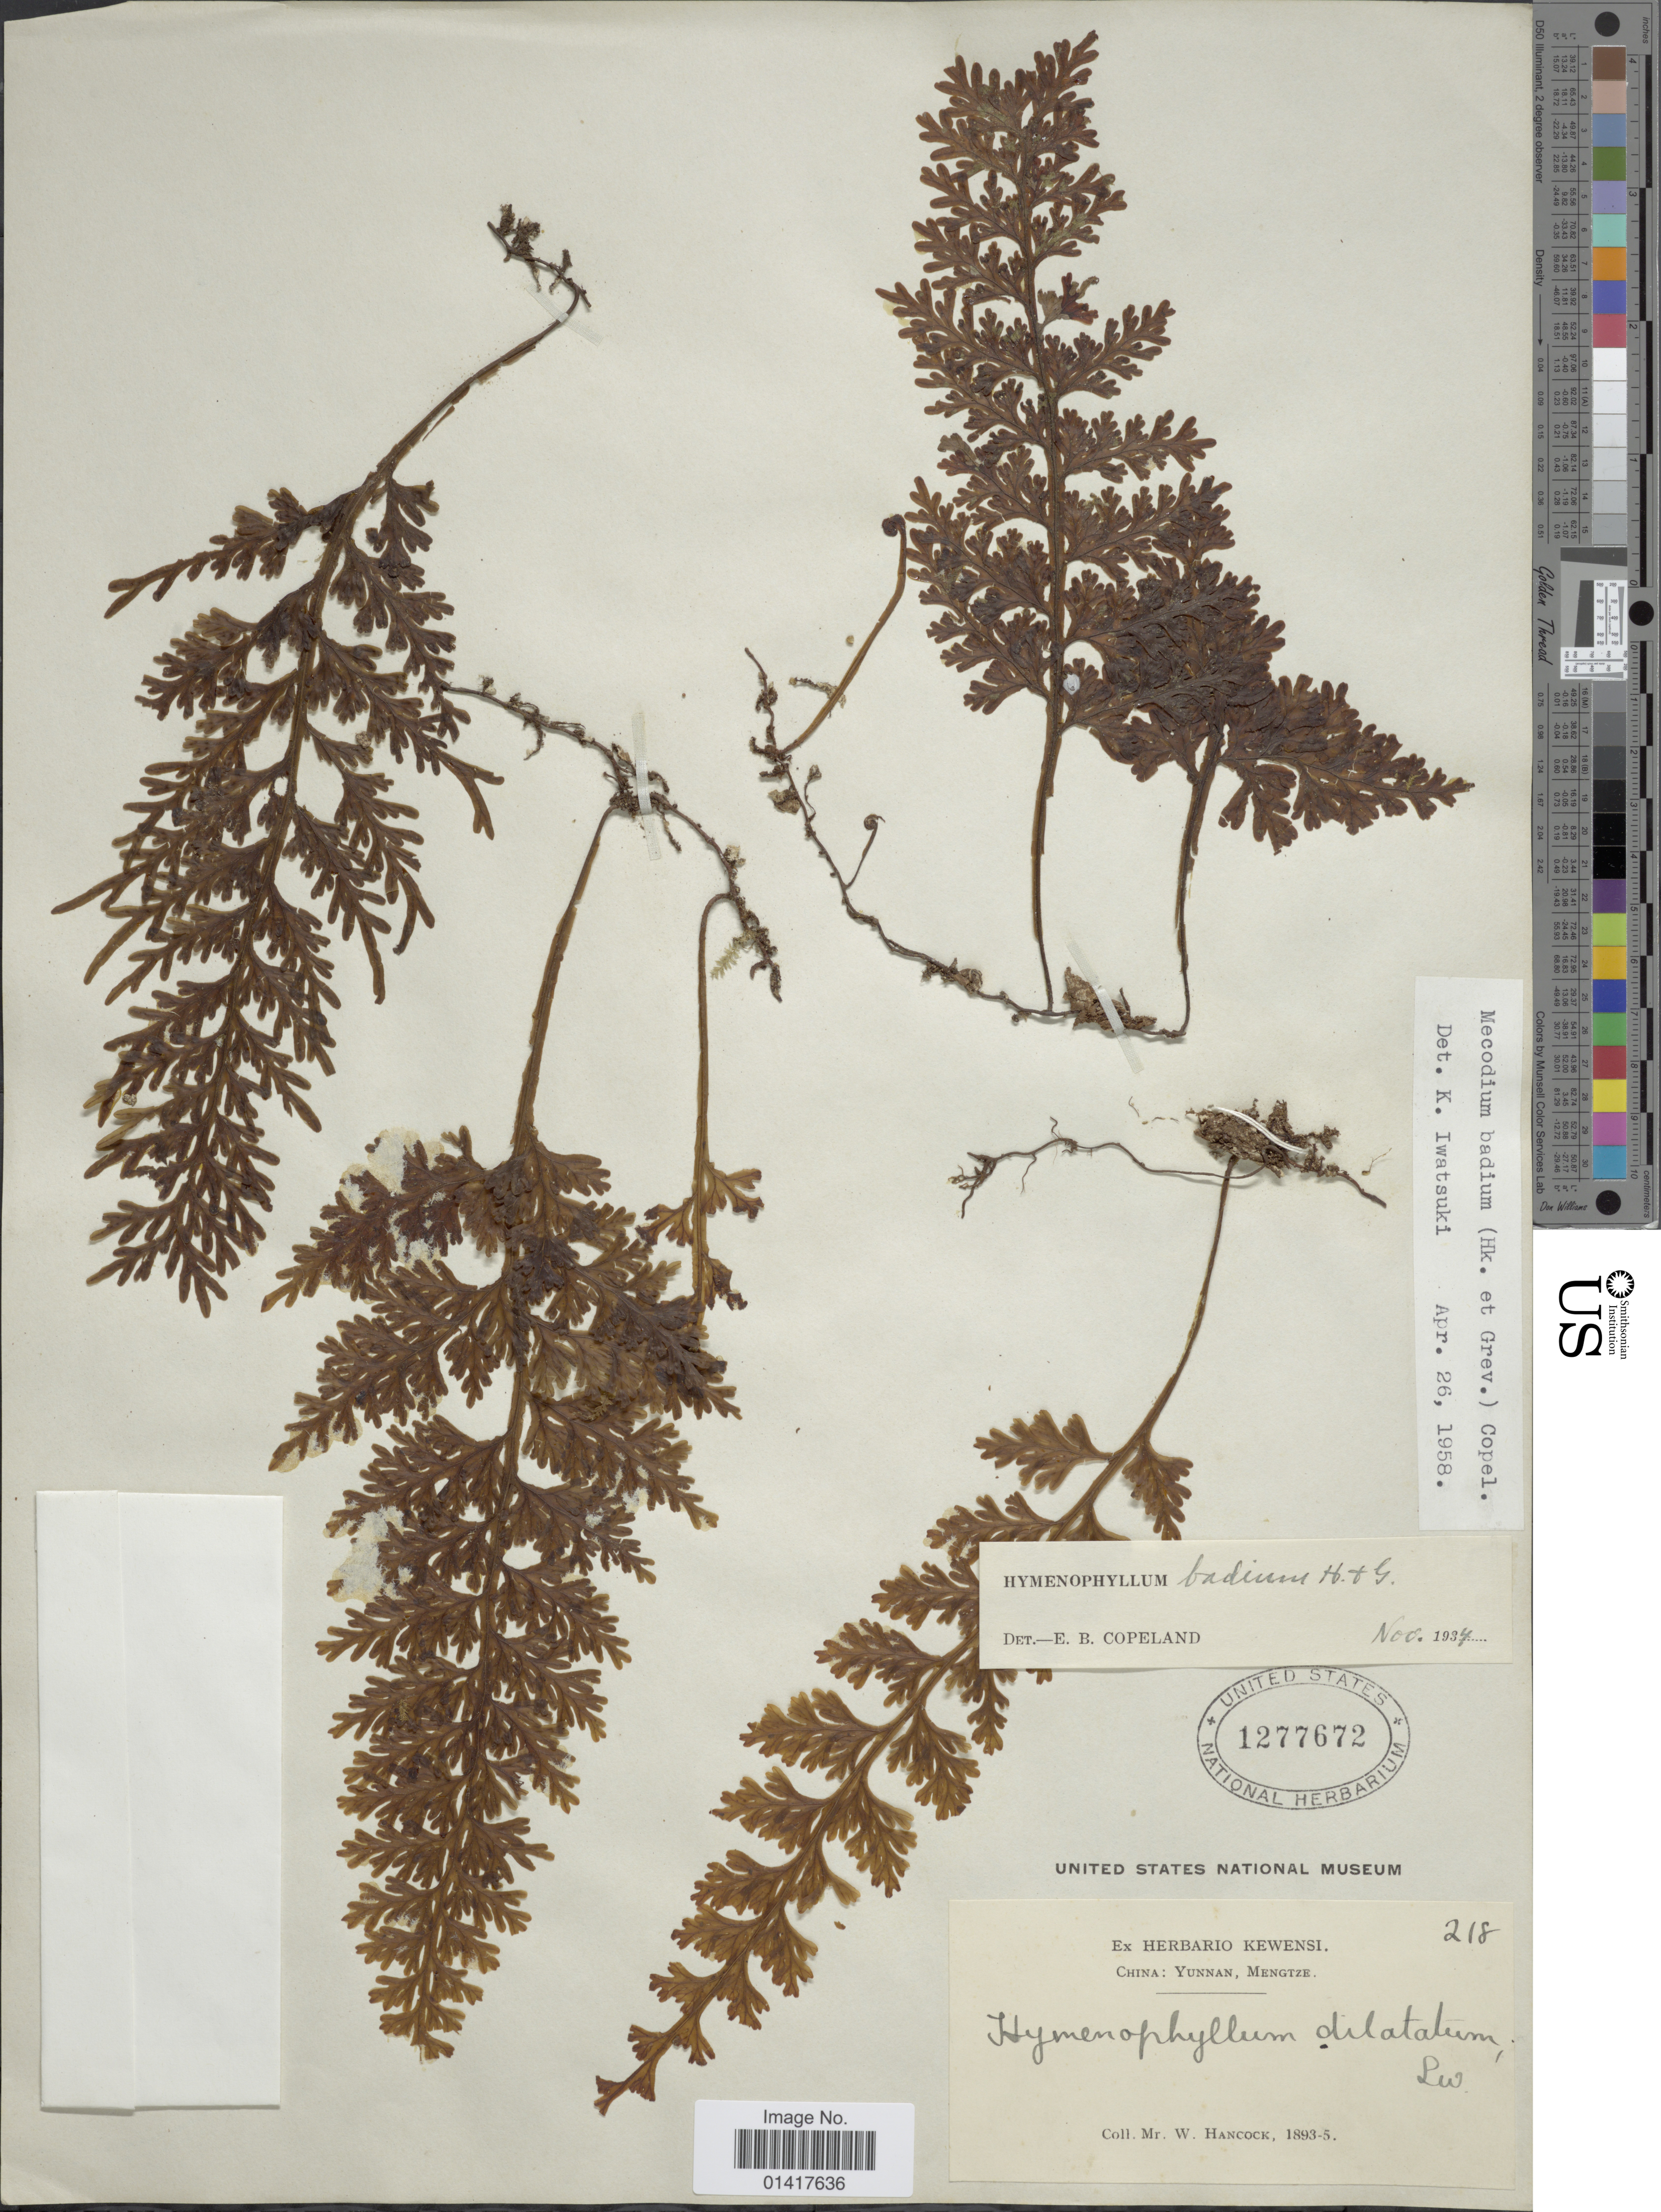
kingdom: Plantae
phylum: Tracheophyta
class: Polypodiopsida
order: Hymenophyllales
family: Hymenophyllaceae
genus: Hymenophyllum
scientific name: Hymenophyllum badium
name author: Hook. & Grev.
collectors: W. Hancock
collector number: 218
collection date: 1893/1895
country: China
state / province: Yunnan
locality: Mengtze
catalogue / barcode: US 1277672